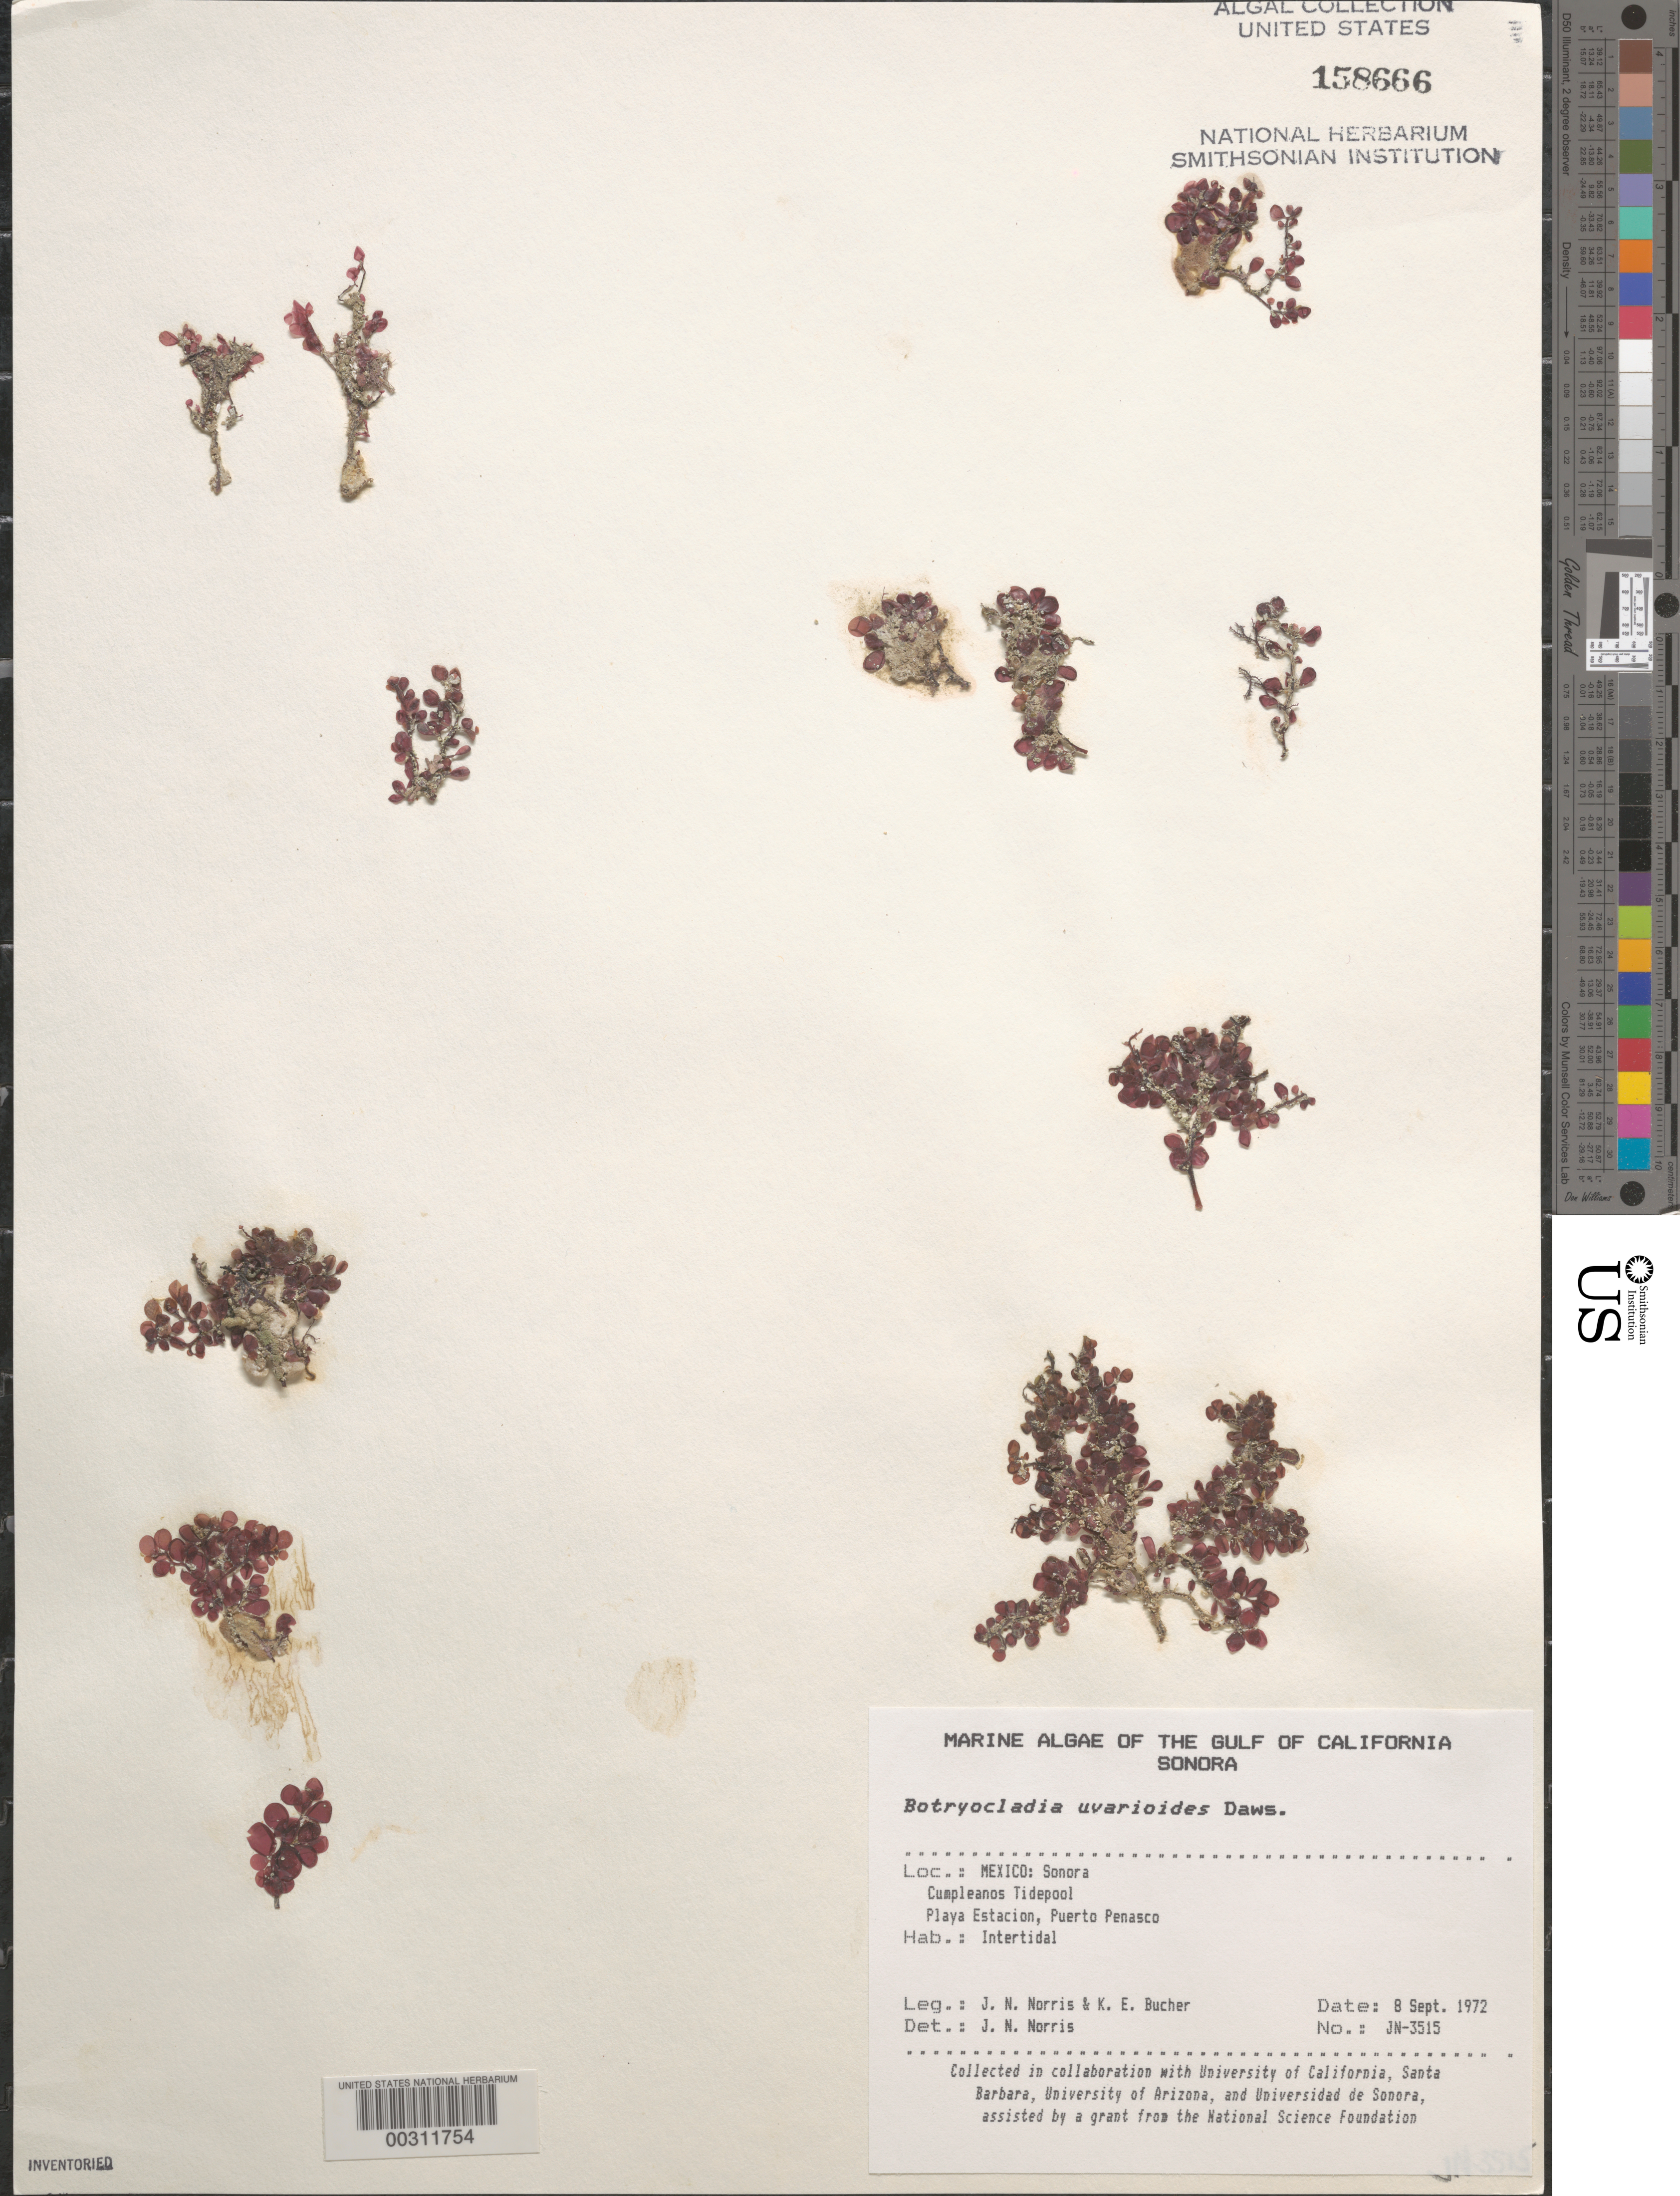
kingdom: Plantae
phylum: Rhodophyta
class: Florideophyceae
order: Rhodymeniales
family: Rhodymeniaceae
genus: Botryocladia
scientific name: Botryocladia uvarioides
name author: E.Y. Dawson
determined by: Norris, James N.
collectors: J. N. Norris & K. E. Bucher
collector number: JN-3515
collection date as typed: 08 Sep 1972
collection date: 1972-09-08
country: Mexico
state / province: Sonora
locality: Playa Estacion, Puerto Penasco, Cumpleanos tide pool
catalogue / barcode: US 158666